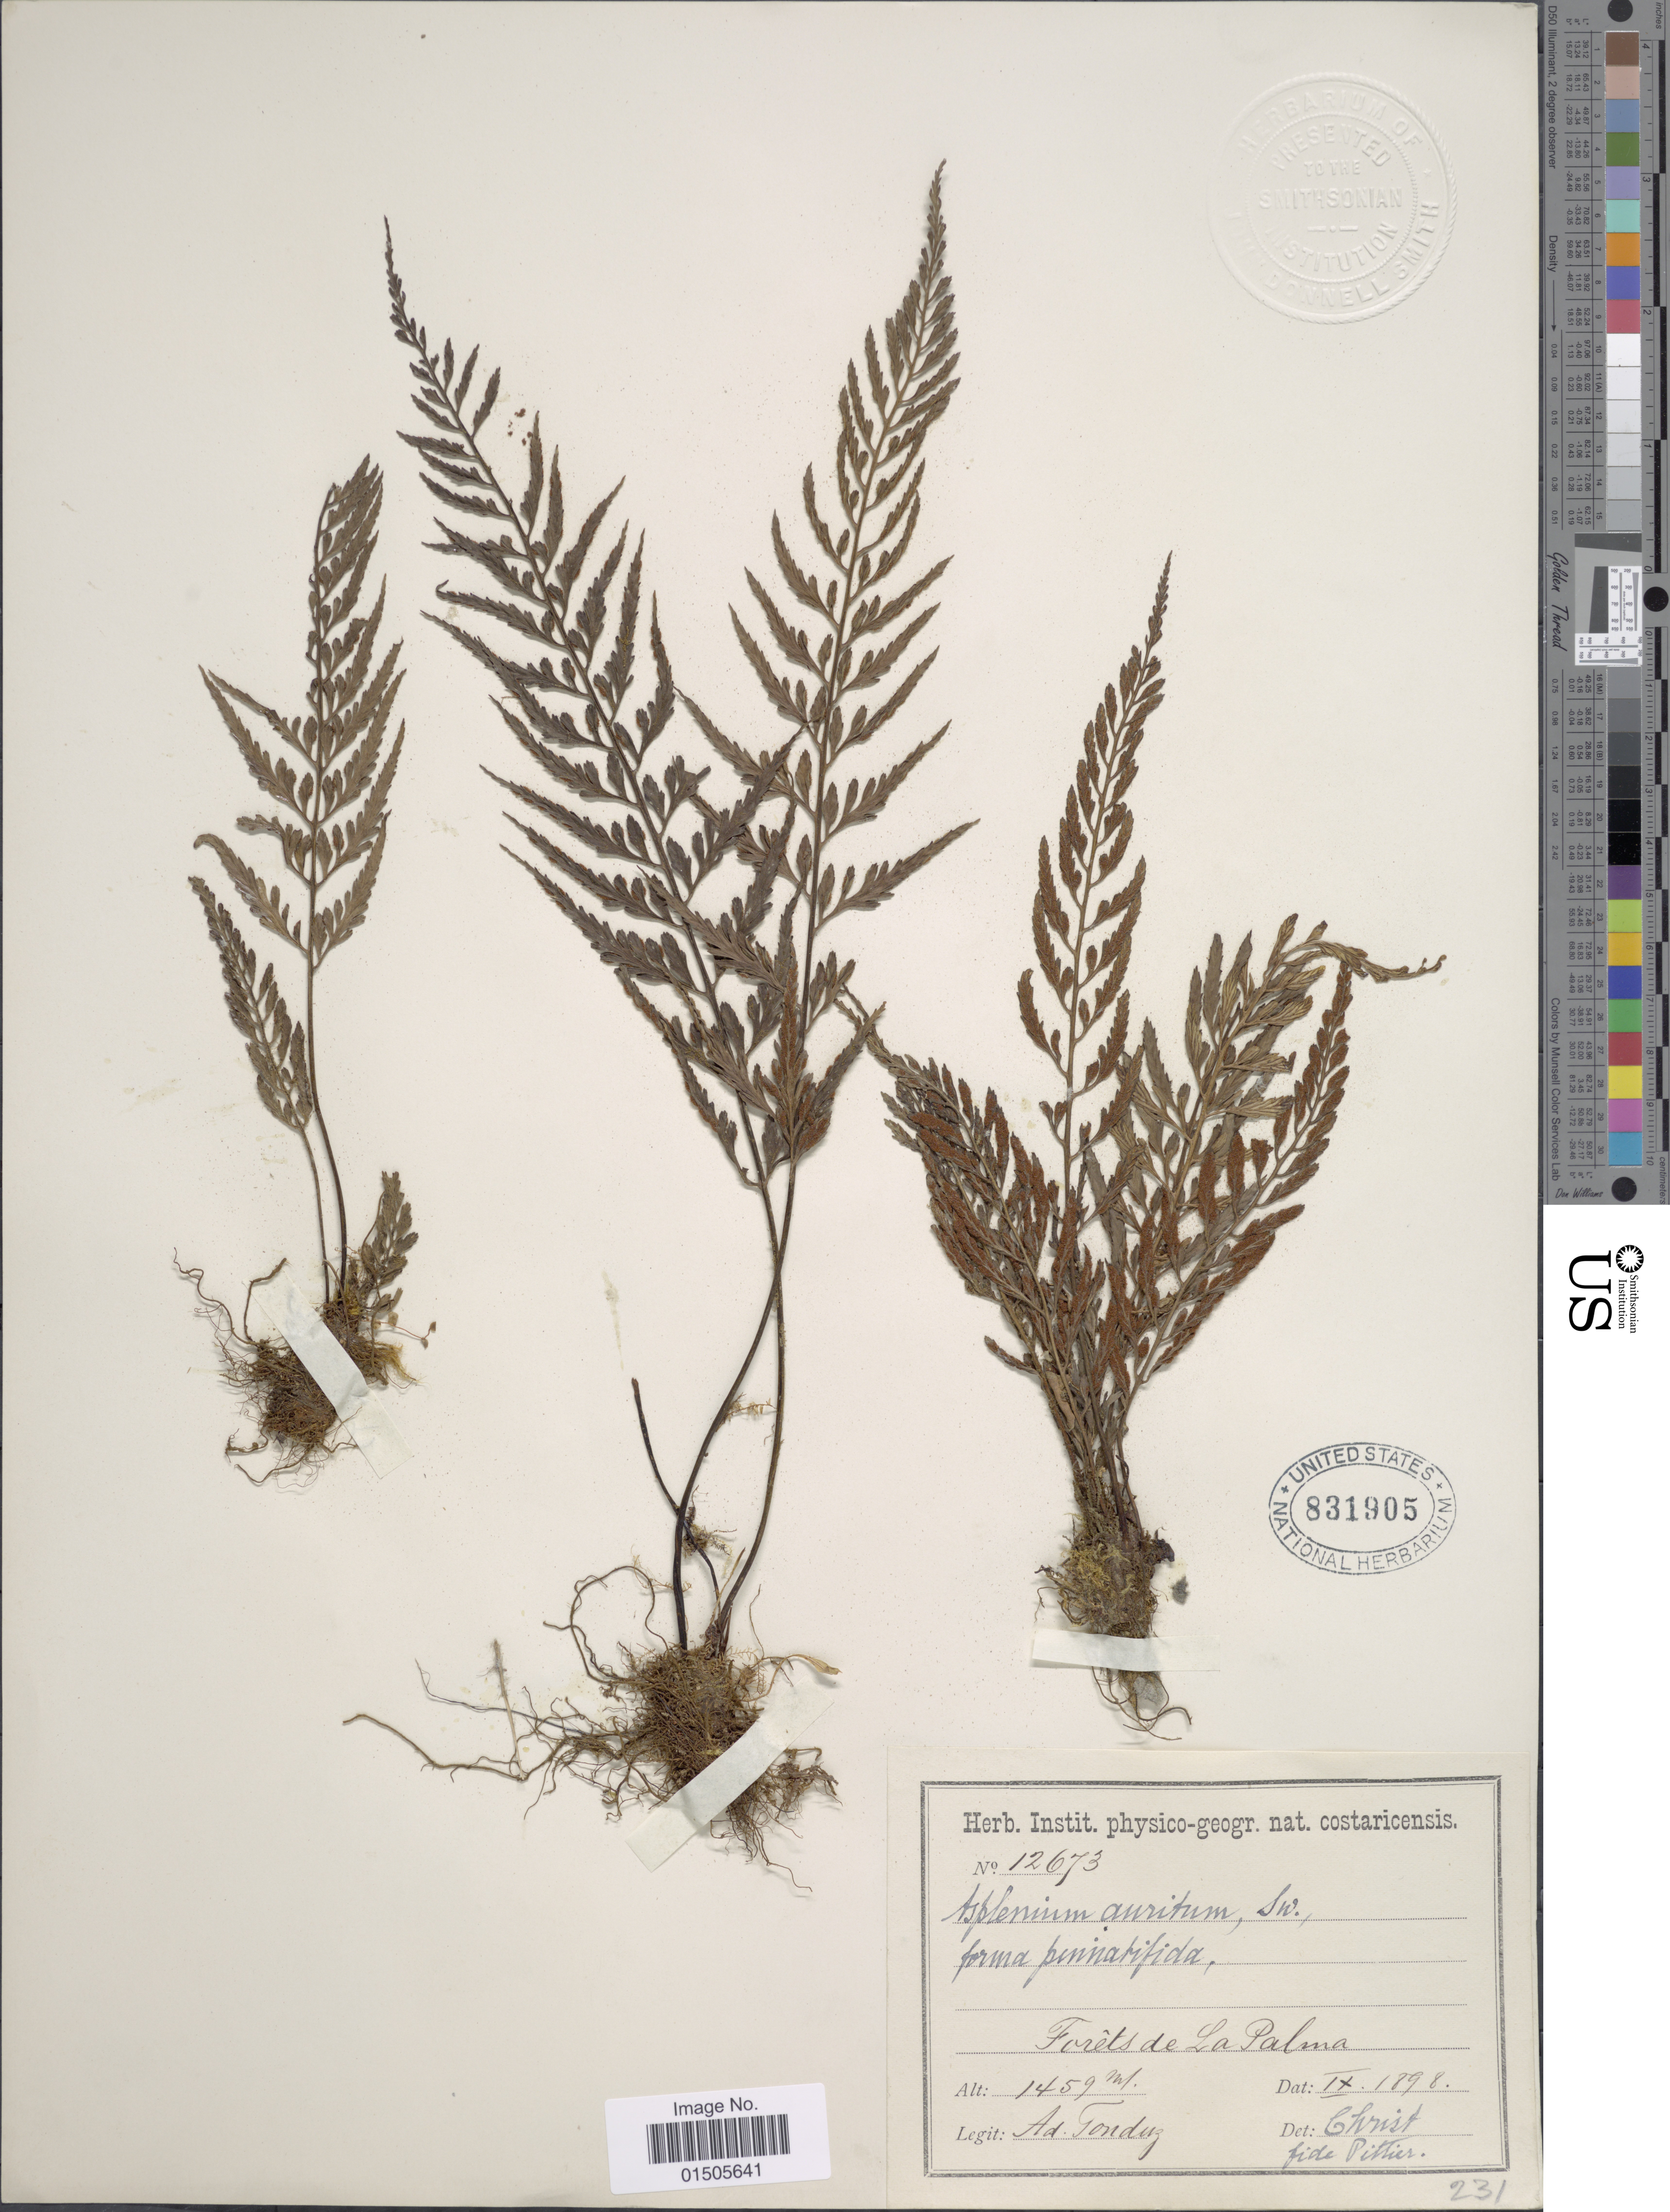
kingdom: Plantae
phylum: Tracheophyta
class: Polypodiopsida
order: Polypodiales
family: Aspleniaceae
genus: Asplenium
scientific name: Asplenium auritum var. moritzianum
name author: Hieron.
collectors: A. Tonduz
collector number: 12673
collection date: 1898-09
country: Costa Rica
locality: Forets de La Palma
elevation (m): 1459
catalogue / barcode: US 831905